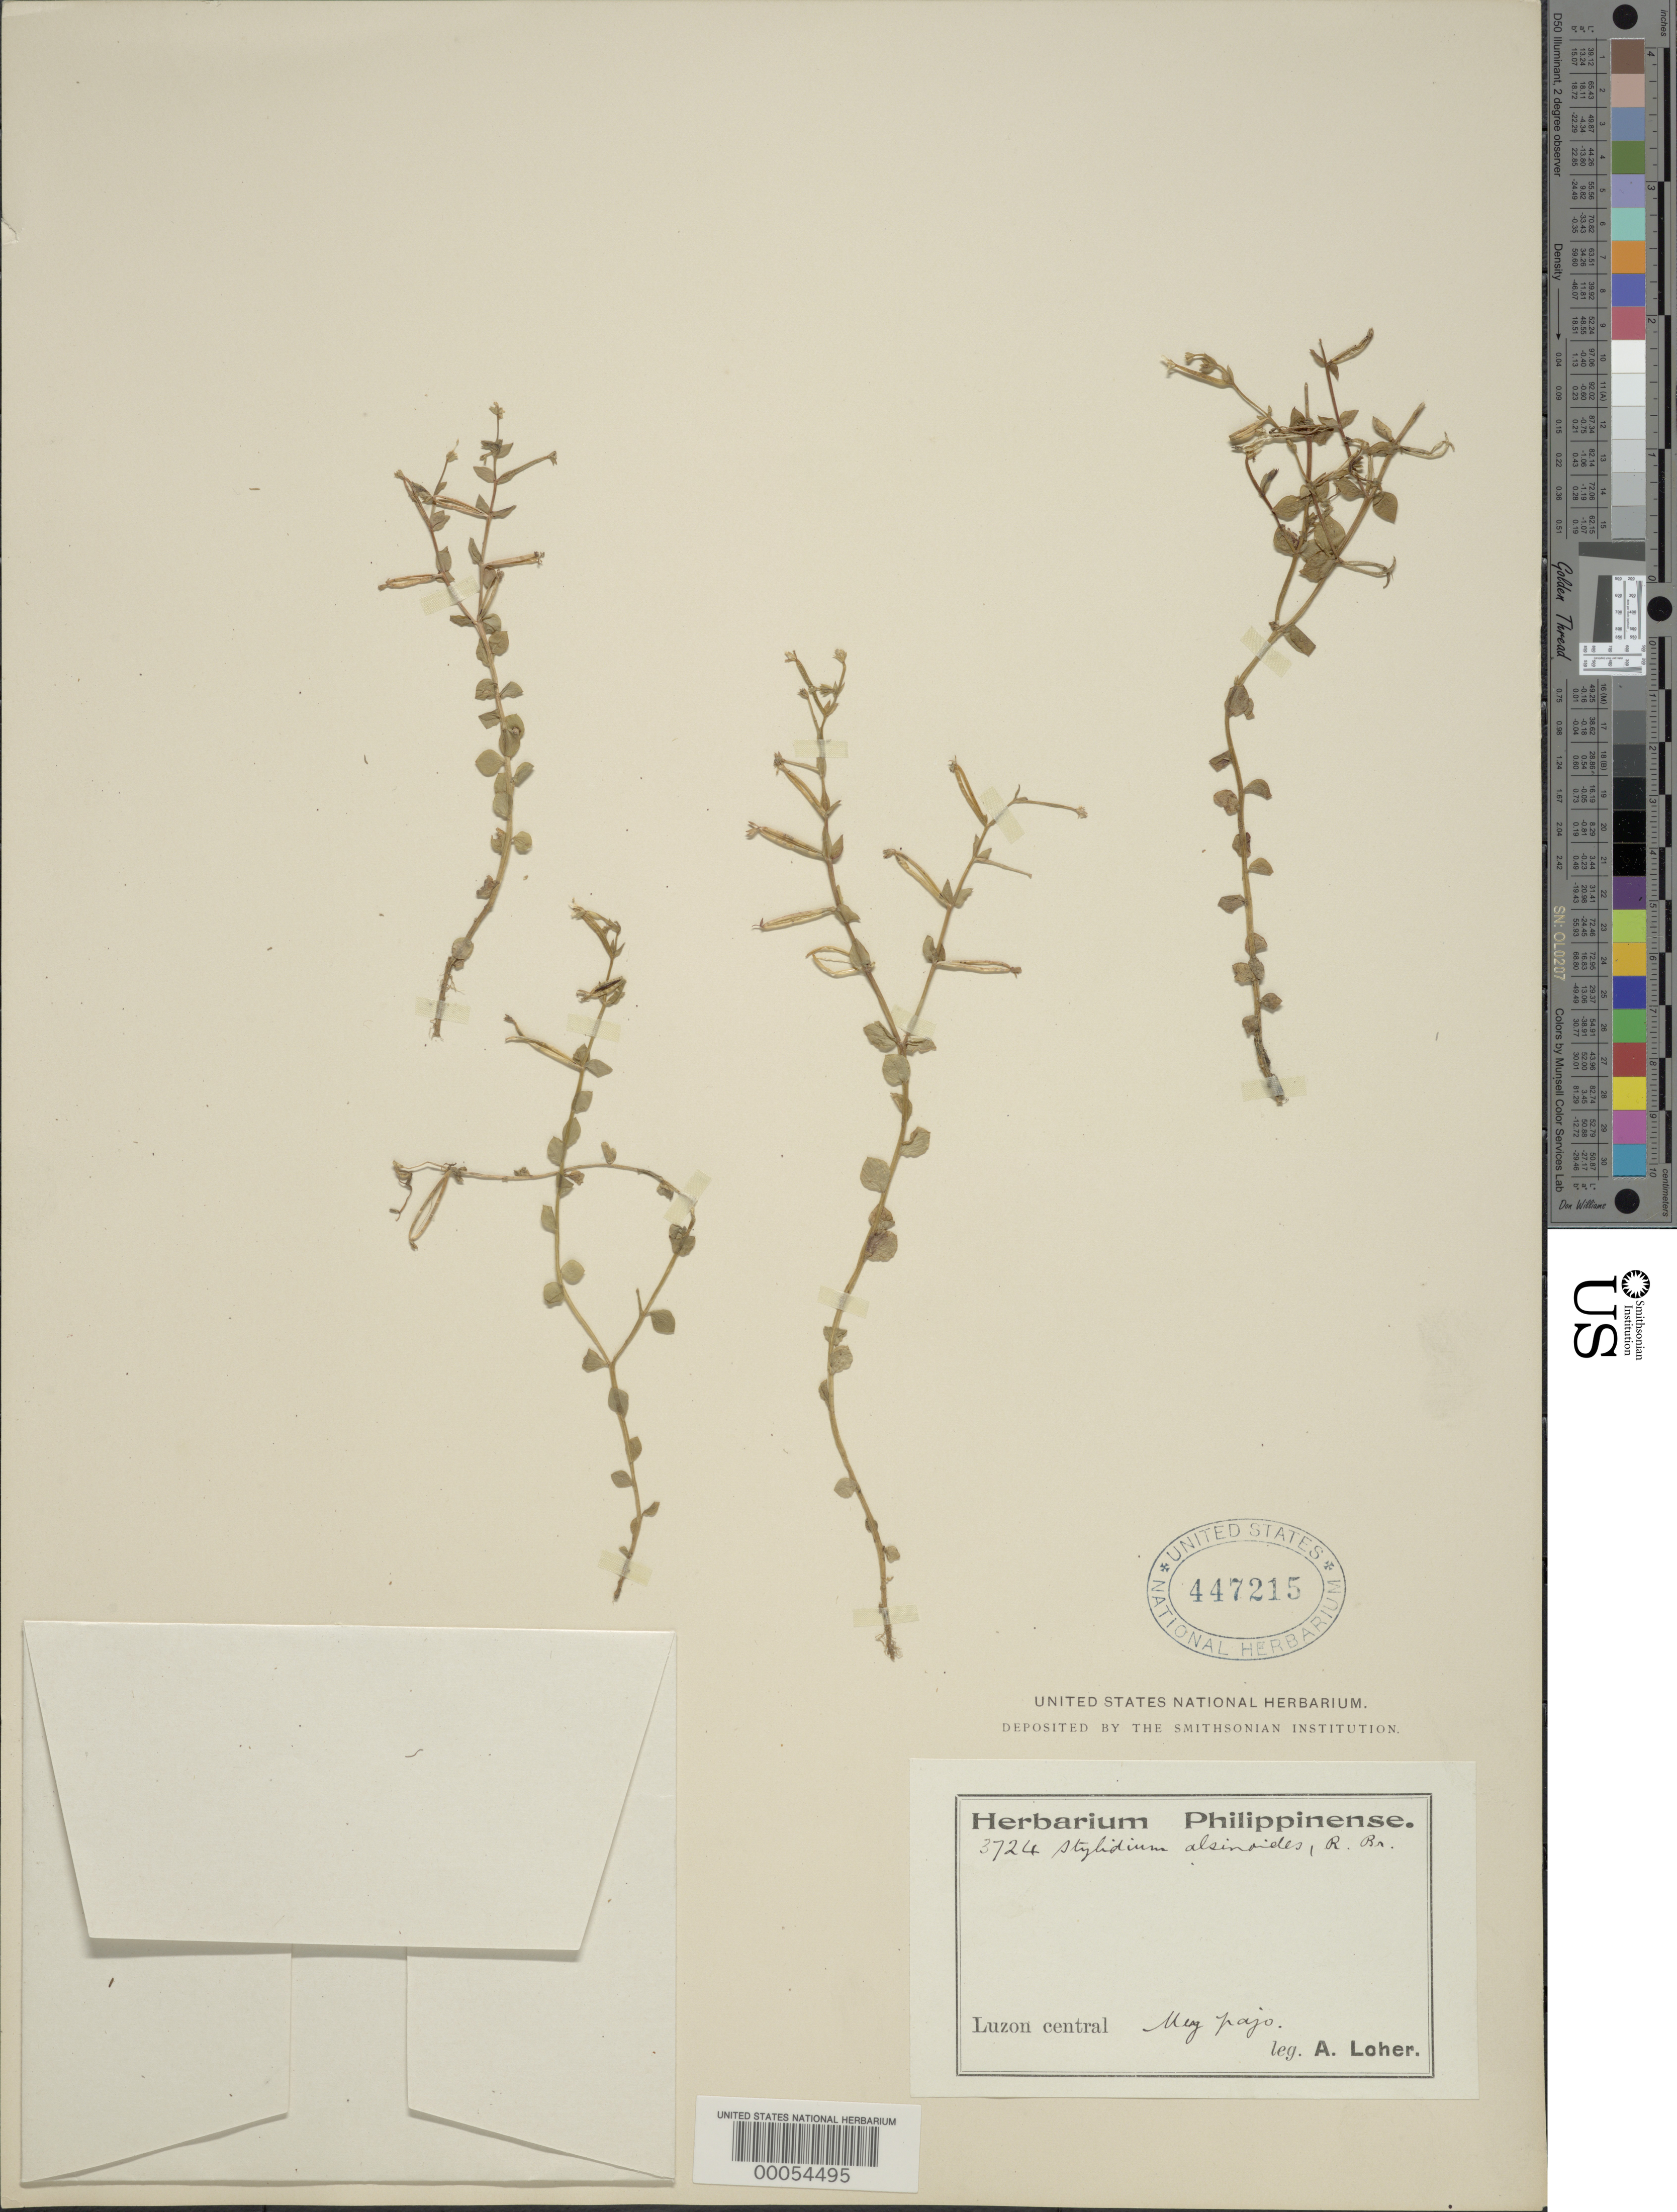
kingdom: Plantae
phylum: Tracheophyta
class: Magnoliopsida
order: Asterales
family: Stylidiaceae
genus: Stylidium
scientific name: Stylidium alsinoides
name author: R. Br.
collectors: A. Loher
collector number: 3724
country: Philippines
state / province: Central Luzon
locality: Maypajo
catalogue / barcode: US 447215